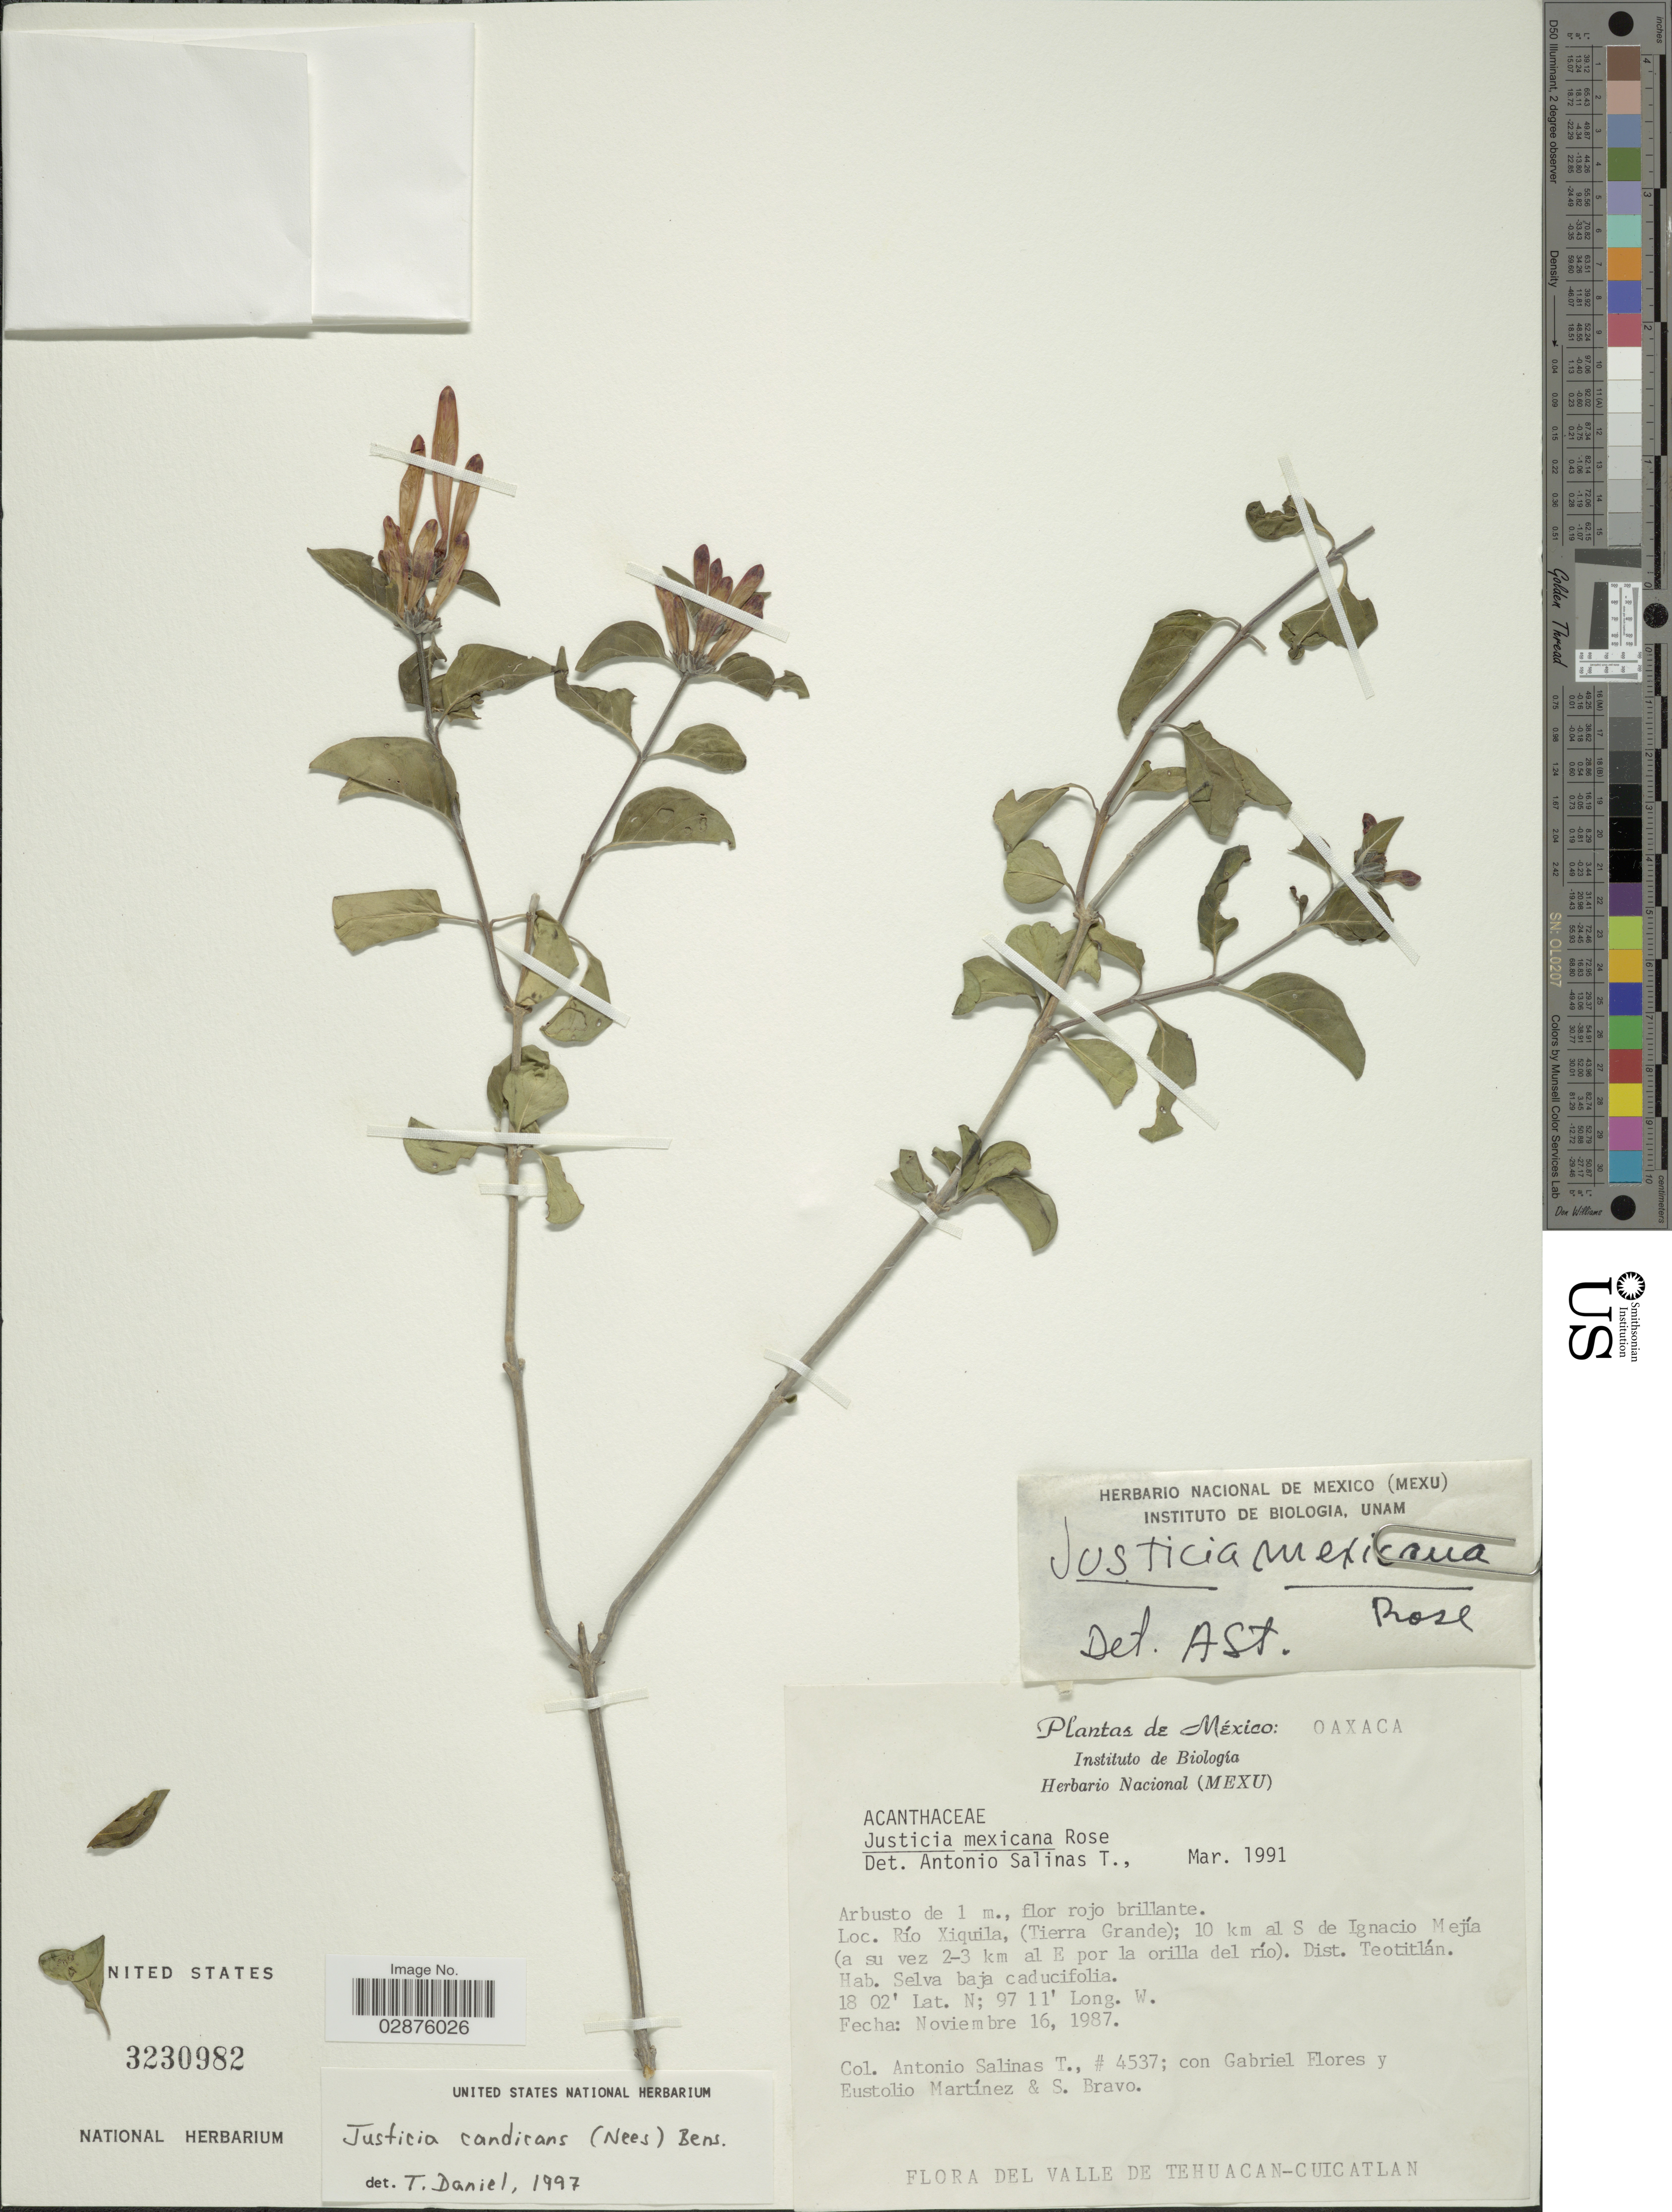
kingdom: Plantae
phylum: Tracheophyta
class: Magnoliopsida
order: Lamiales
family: Acanthaceae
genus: Justicia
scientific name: Justicia candicans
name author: (Nees) L.D. Benson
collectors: A. Salinas T., G. Flores F., E. Martínez & S. Bravo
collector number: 4537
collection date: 1987-11-16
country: Mexico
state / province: Oaxaca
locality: Río Xiquila (Tierra Grande); 10 km al S de Ignacio Mejía (a su vez 2-3 km al E por la orilla del río), Dist. Teotitlán.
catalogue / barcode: US 3230982